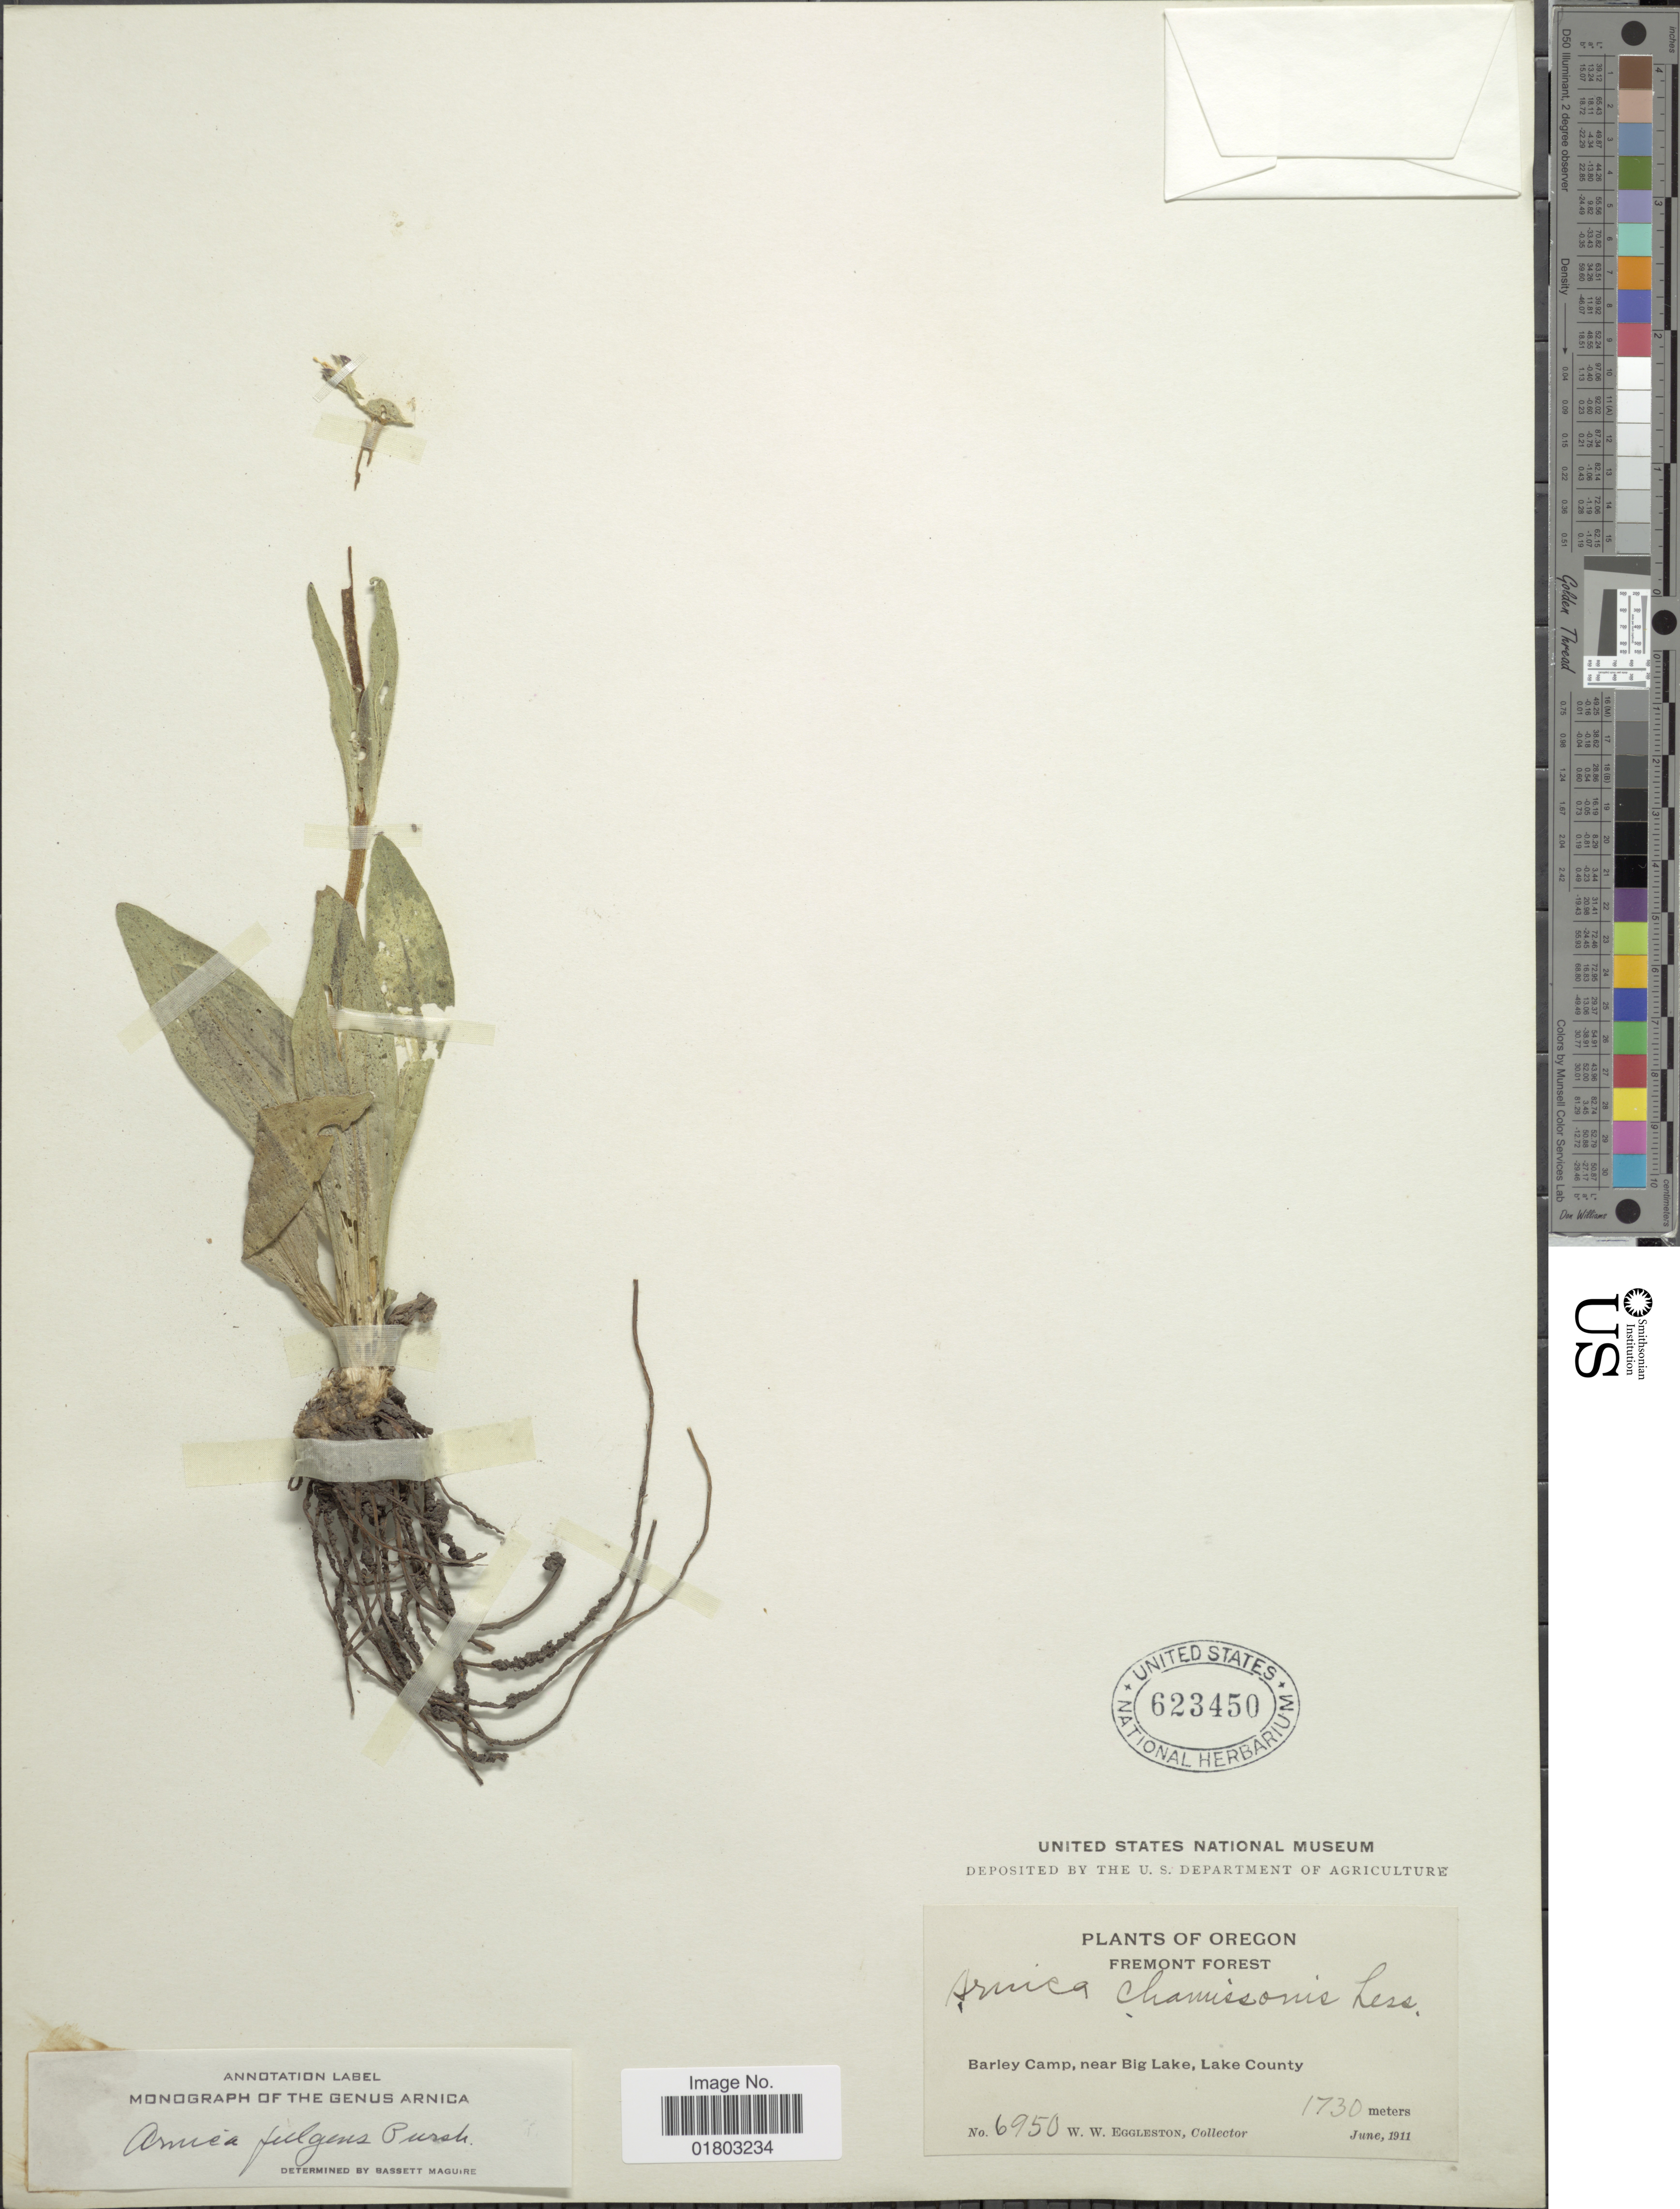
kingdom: Plantae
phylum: Tracheophyta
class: Magnoliopsida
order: Asterales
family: Asteraceae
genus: Arnica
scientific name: Arnica fulgens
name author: Pursh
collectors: W. W. Eggleston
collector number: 6950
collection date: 1911-06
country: United States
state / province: Oregon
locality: Fremon Forest, barley Camp, near Big Lake, Lake County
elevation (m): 1730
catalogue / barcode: US 623450